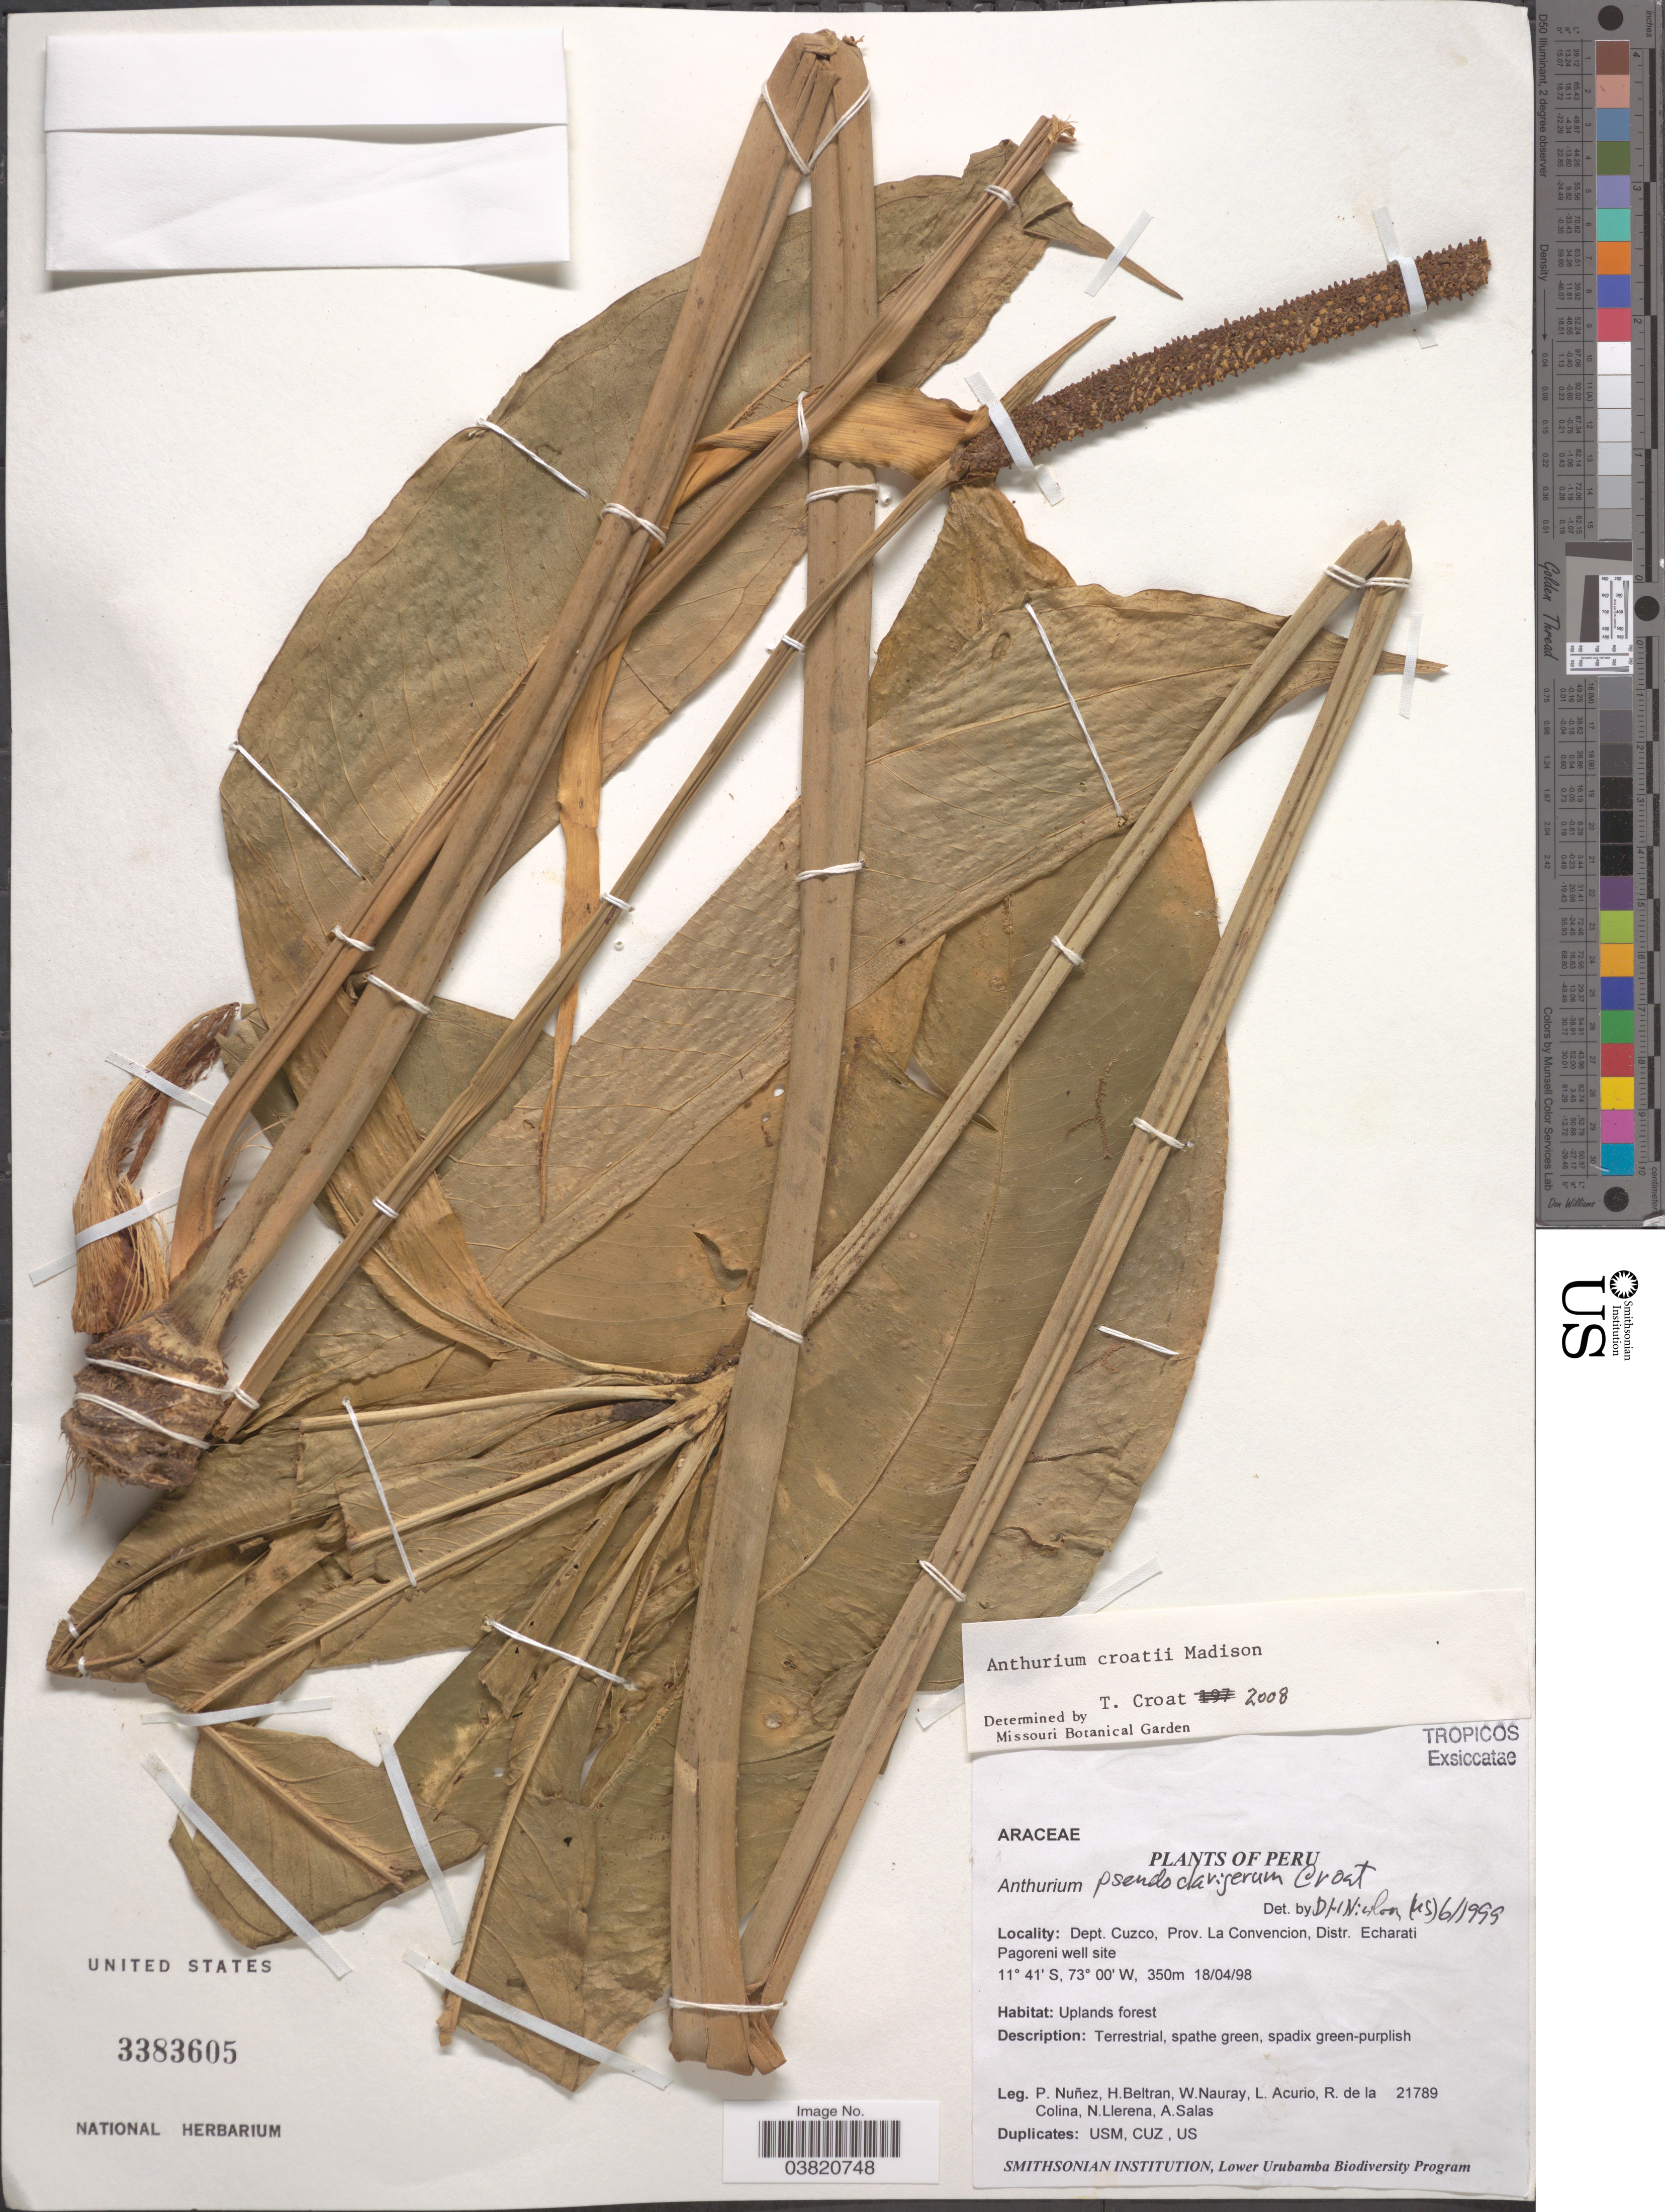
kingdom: Plantae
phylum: Tracheophyta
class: Liliopsida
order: Alismatales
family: Araceae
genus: Anthurium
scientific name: Anthurium croatii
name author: Madison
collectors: P. Nuñez V., H. Beltran, W. Nauray, L. Acurio & et al.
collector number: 21789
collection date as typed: Transcribed d/m/y: 18/4/98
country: Peru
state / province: Cusco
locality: Dept. Cuzco, Prov. La Convencion, Distr. Echarati Pagoreni well site.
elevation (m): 350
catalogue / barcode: US 3383605